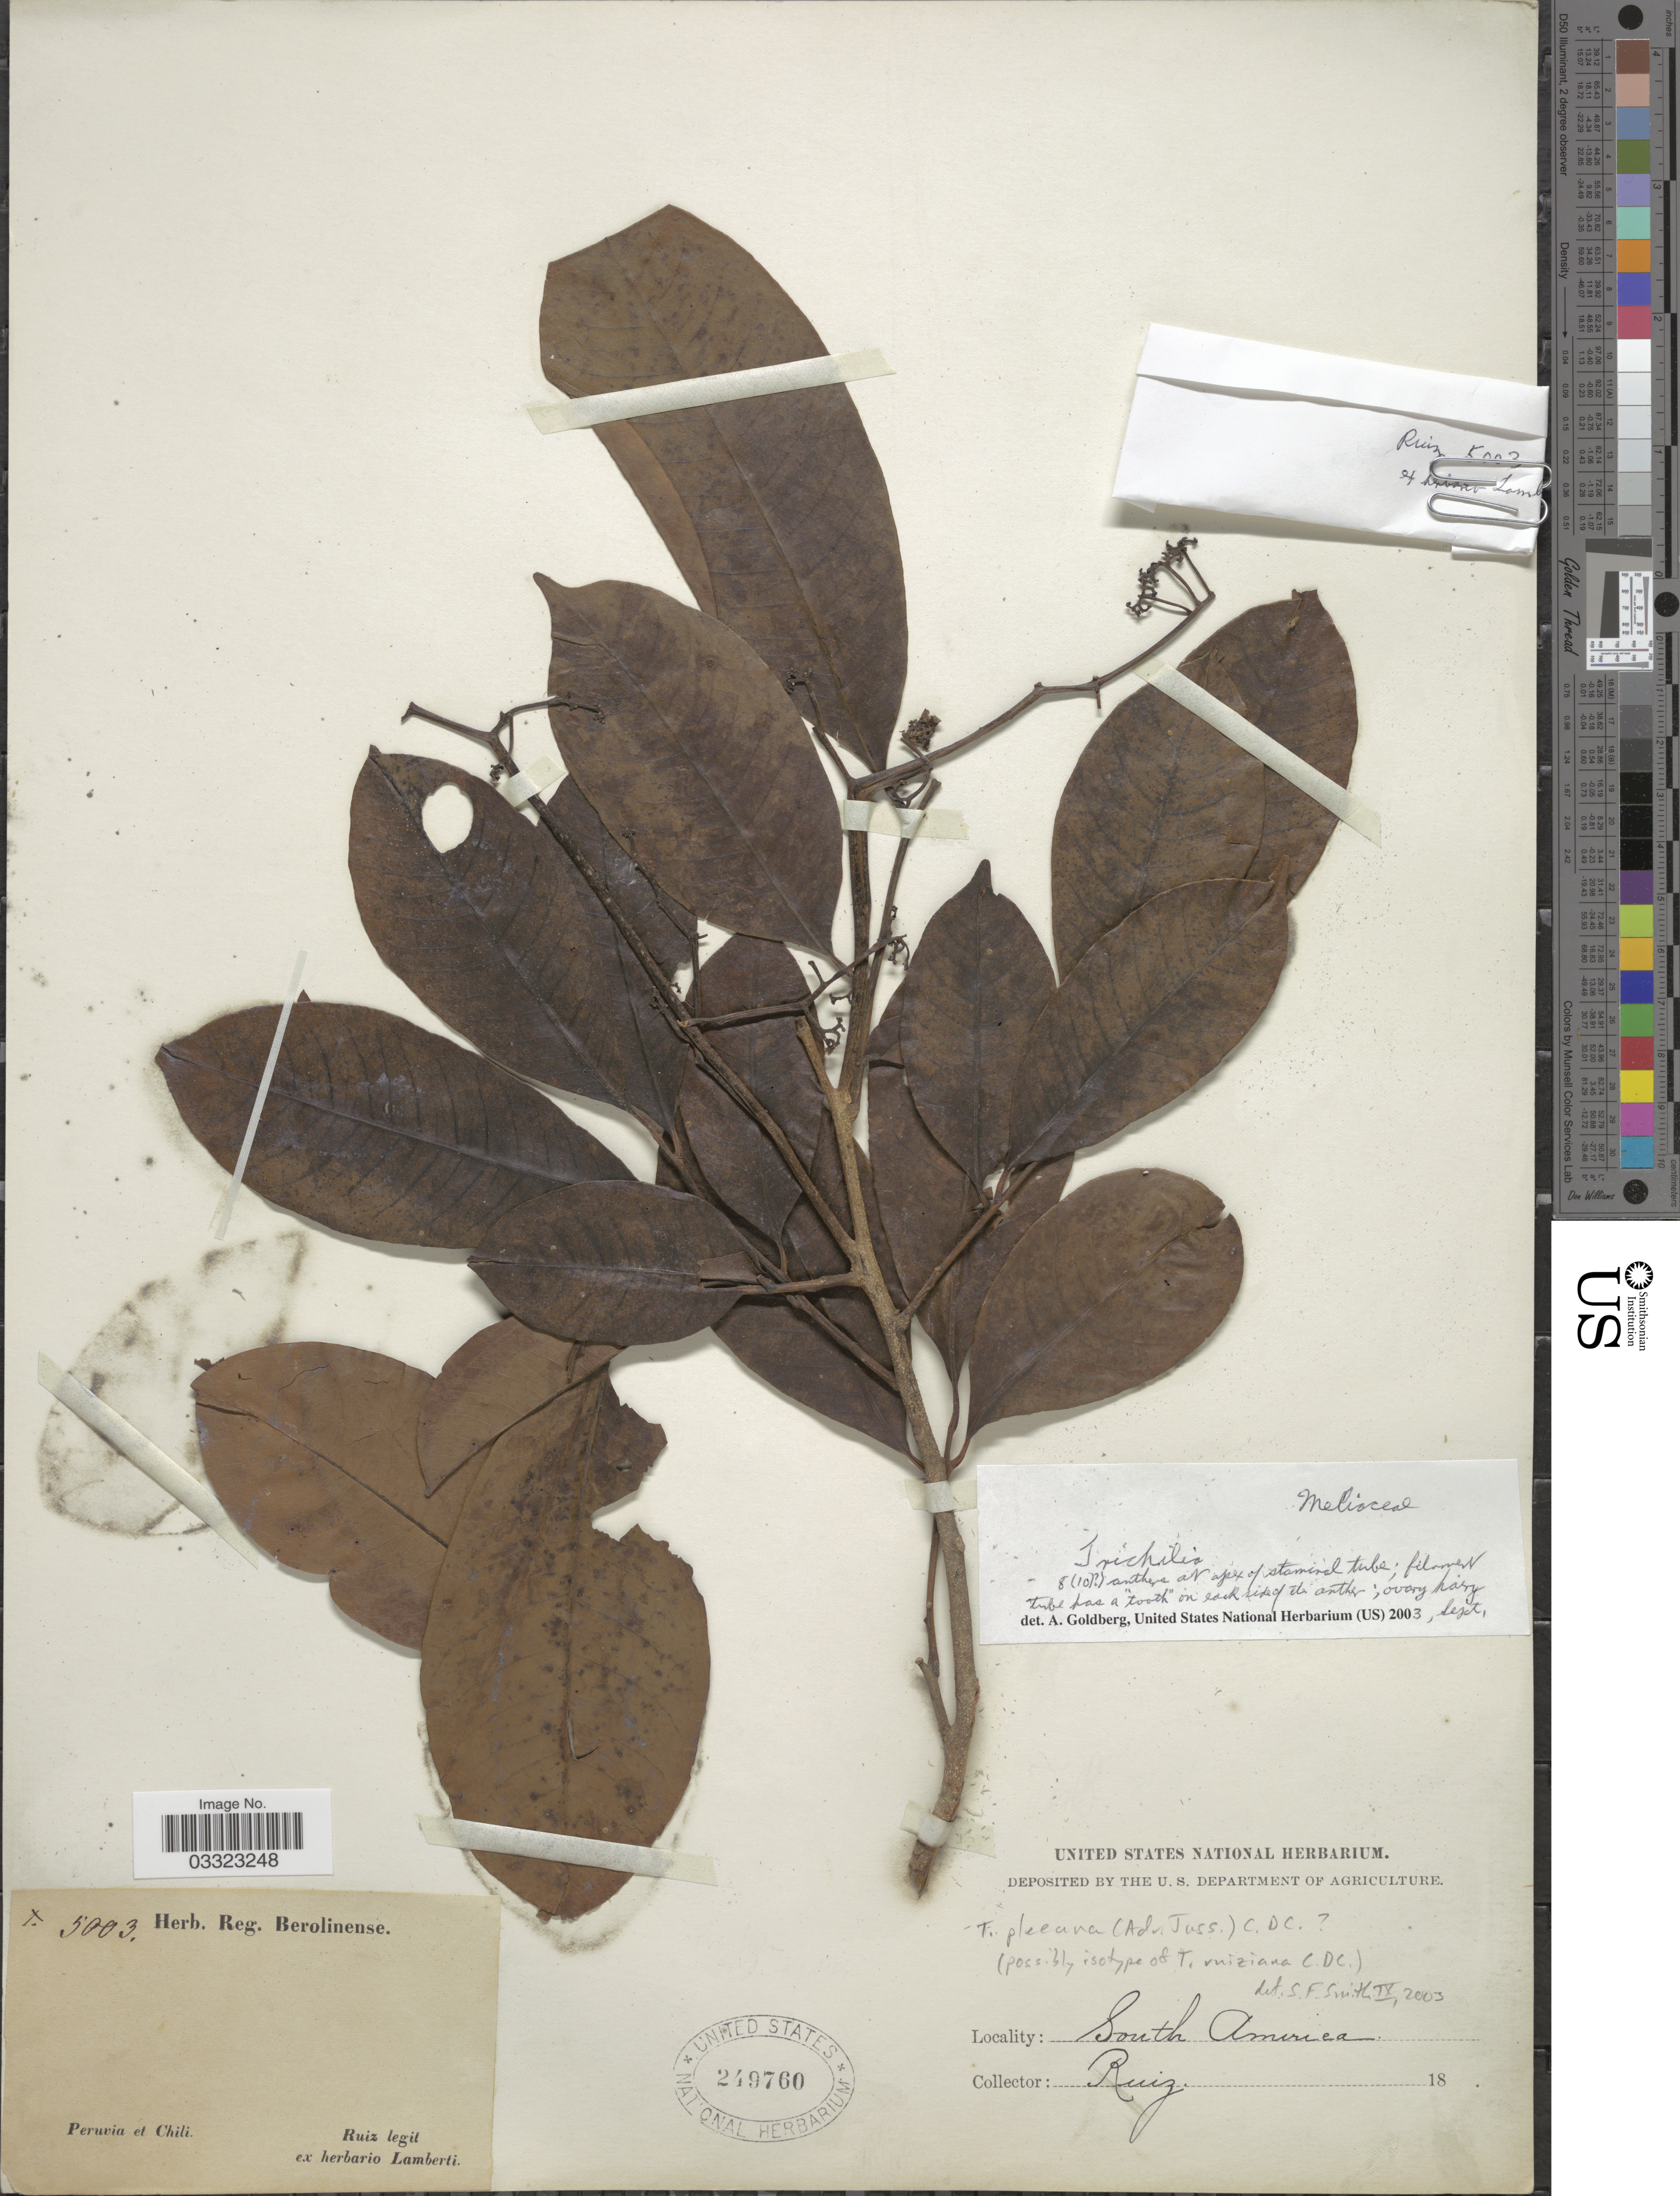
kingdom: Plantae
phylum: Tracheophyta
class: Magnoliopsida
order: Sapindales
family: Meliaceae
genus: Trichilia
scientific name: Trichilia pleeana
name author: (A. Juss.) C. DC.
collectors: Ruiz, --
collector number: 5003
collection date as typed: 18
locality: Peruvia et Chili. South America.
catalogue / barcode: US 249760